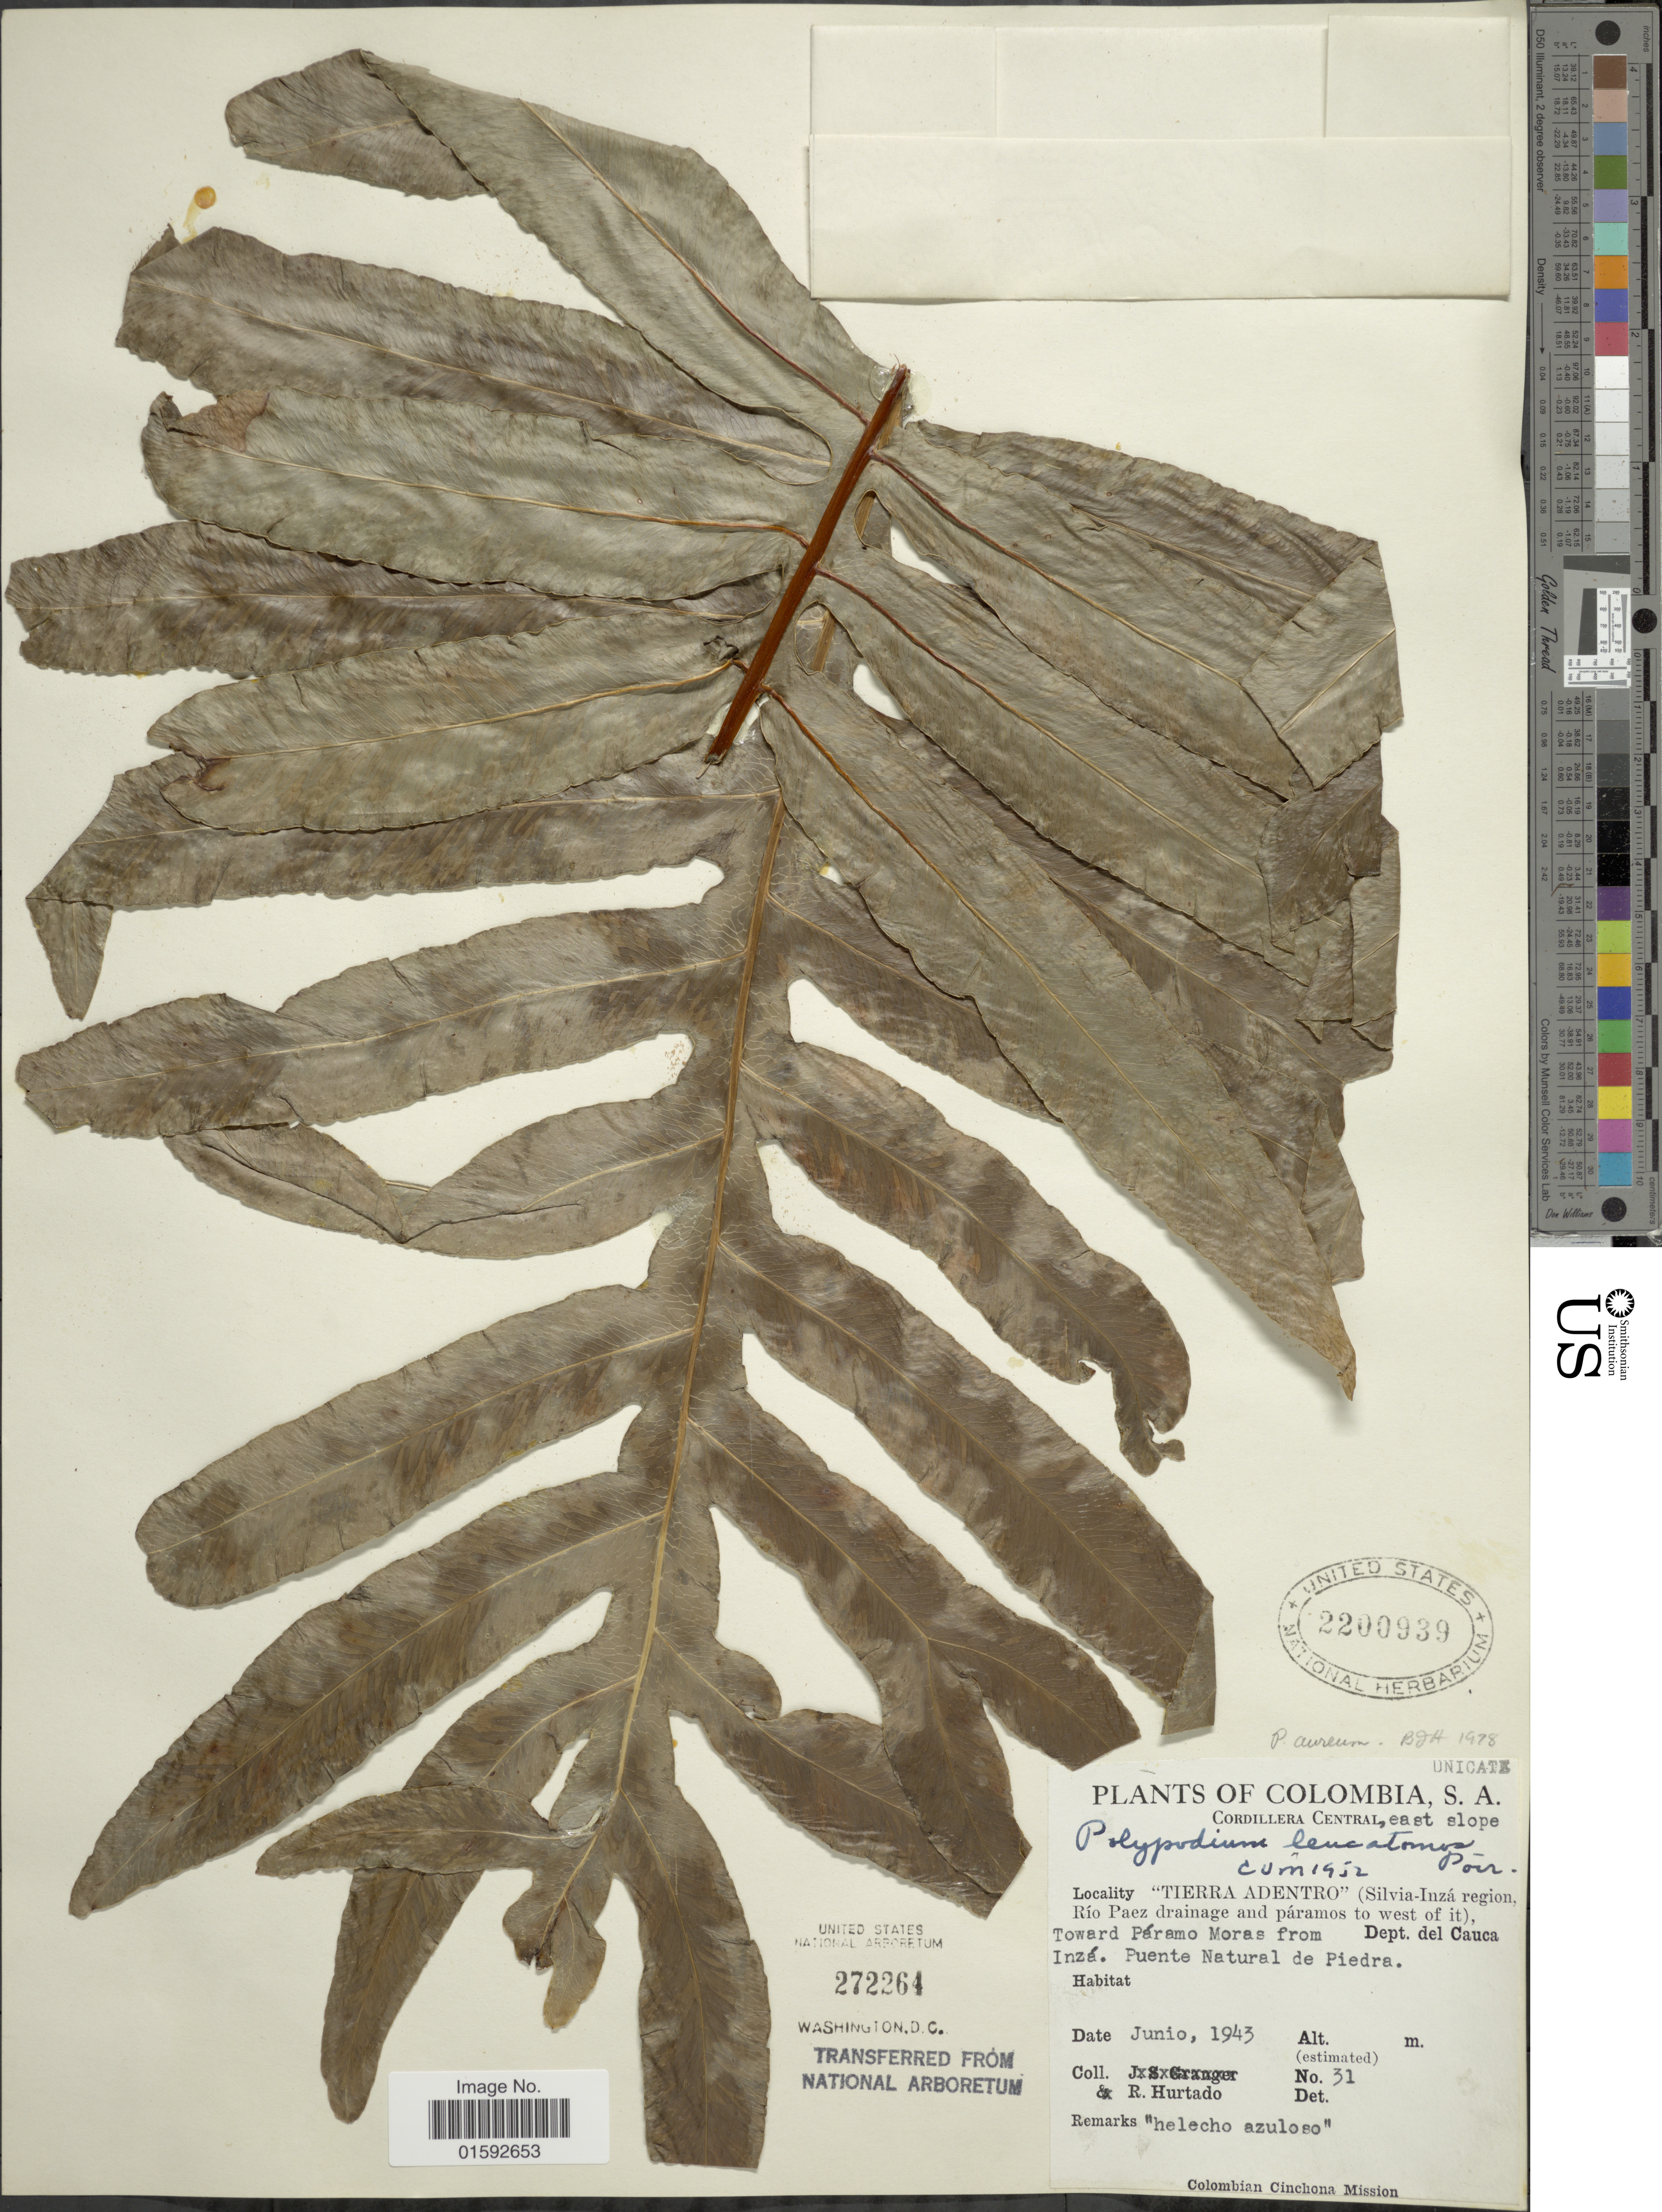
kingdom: Plantae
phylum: Tracheophyta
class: Polypodiopsida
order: Polypodiales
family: Polypodiaceae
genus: Phlebodium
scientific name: Phlebodium pseudoaureum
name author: (Cav.) Lellinger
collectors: R. Hurtado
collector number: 31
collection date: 1943-06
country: Colombia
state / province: Cauca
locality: Cordillera Central, east slope, "Tierra Adentro" (Silva-Inzá region, Río Paez drainage and páramos to west of it), Toward Páramo Moras from Inzá, Puente Natural de Piedra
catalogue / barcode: US 2200939